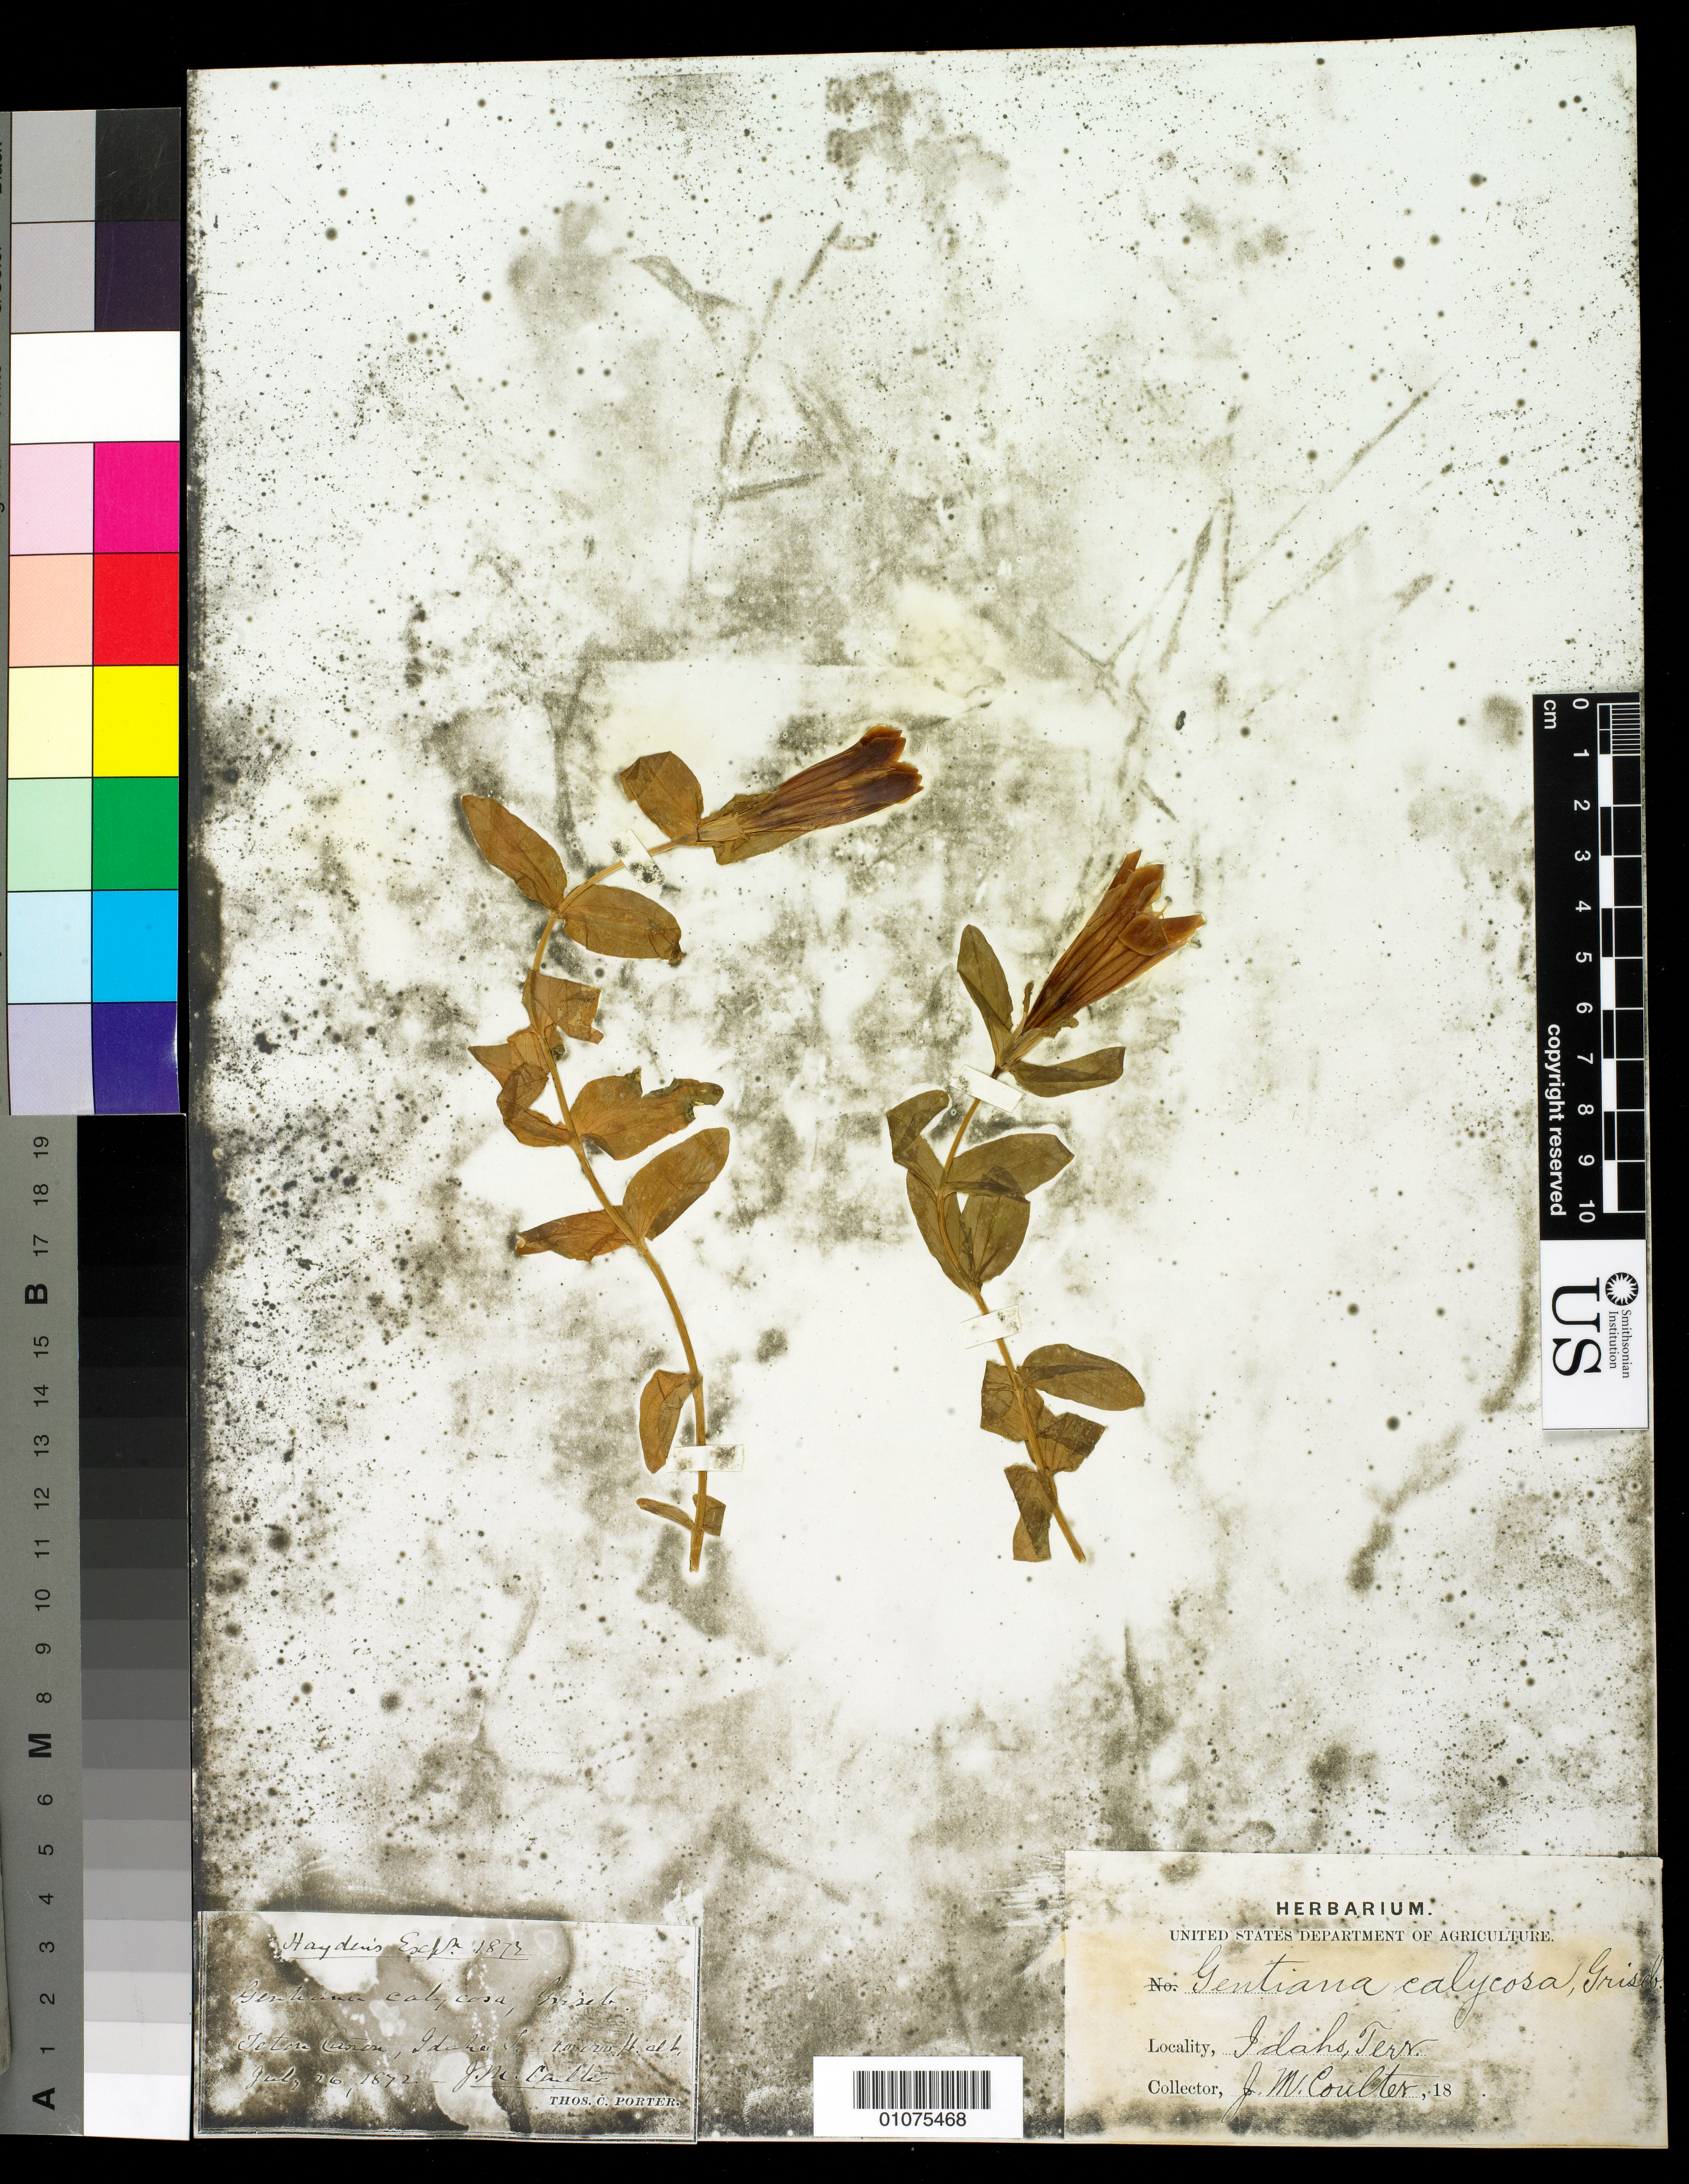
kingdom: Plantae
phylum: Tracheophyta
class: Magnoliopsida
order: Gentianales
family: Gentianaceae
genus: Gentiana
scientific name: Gentiana calycosa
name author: Griseb.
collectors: J. M. Coulter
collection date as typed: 26 Jul 1872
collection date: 1872-07-26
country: United States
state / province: Idaho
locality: [Tetra] Canyon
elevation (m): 3048